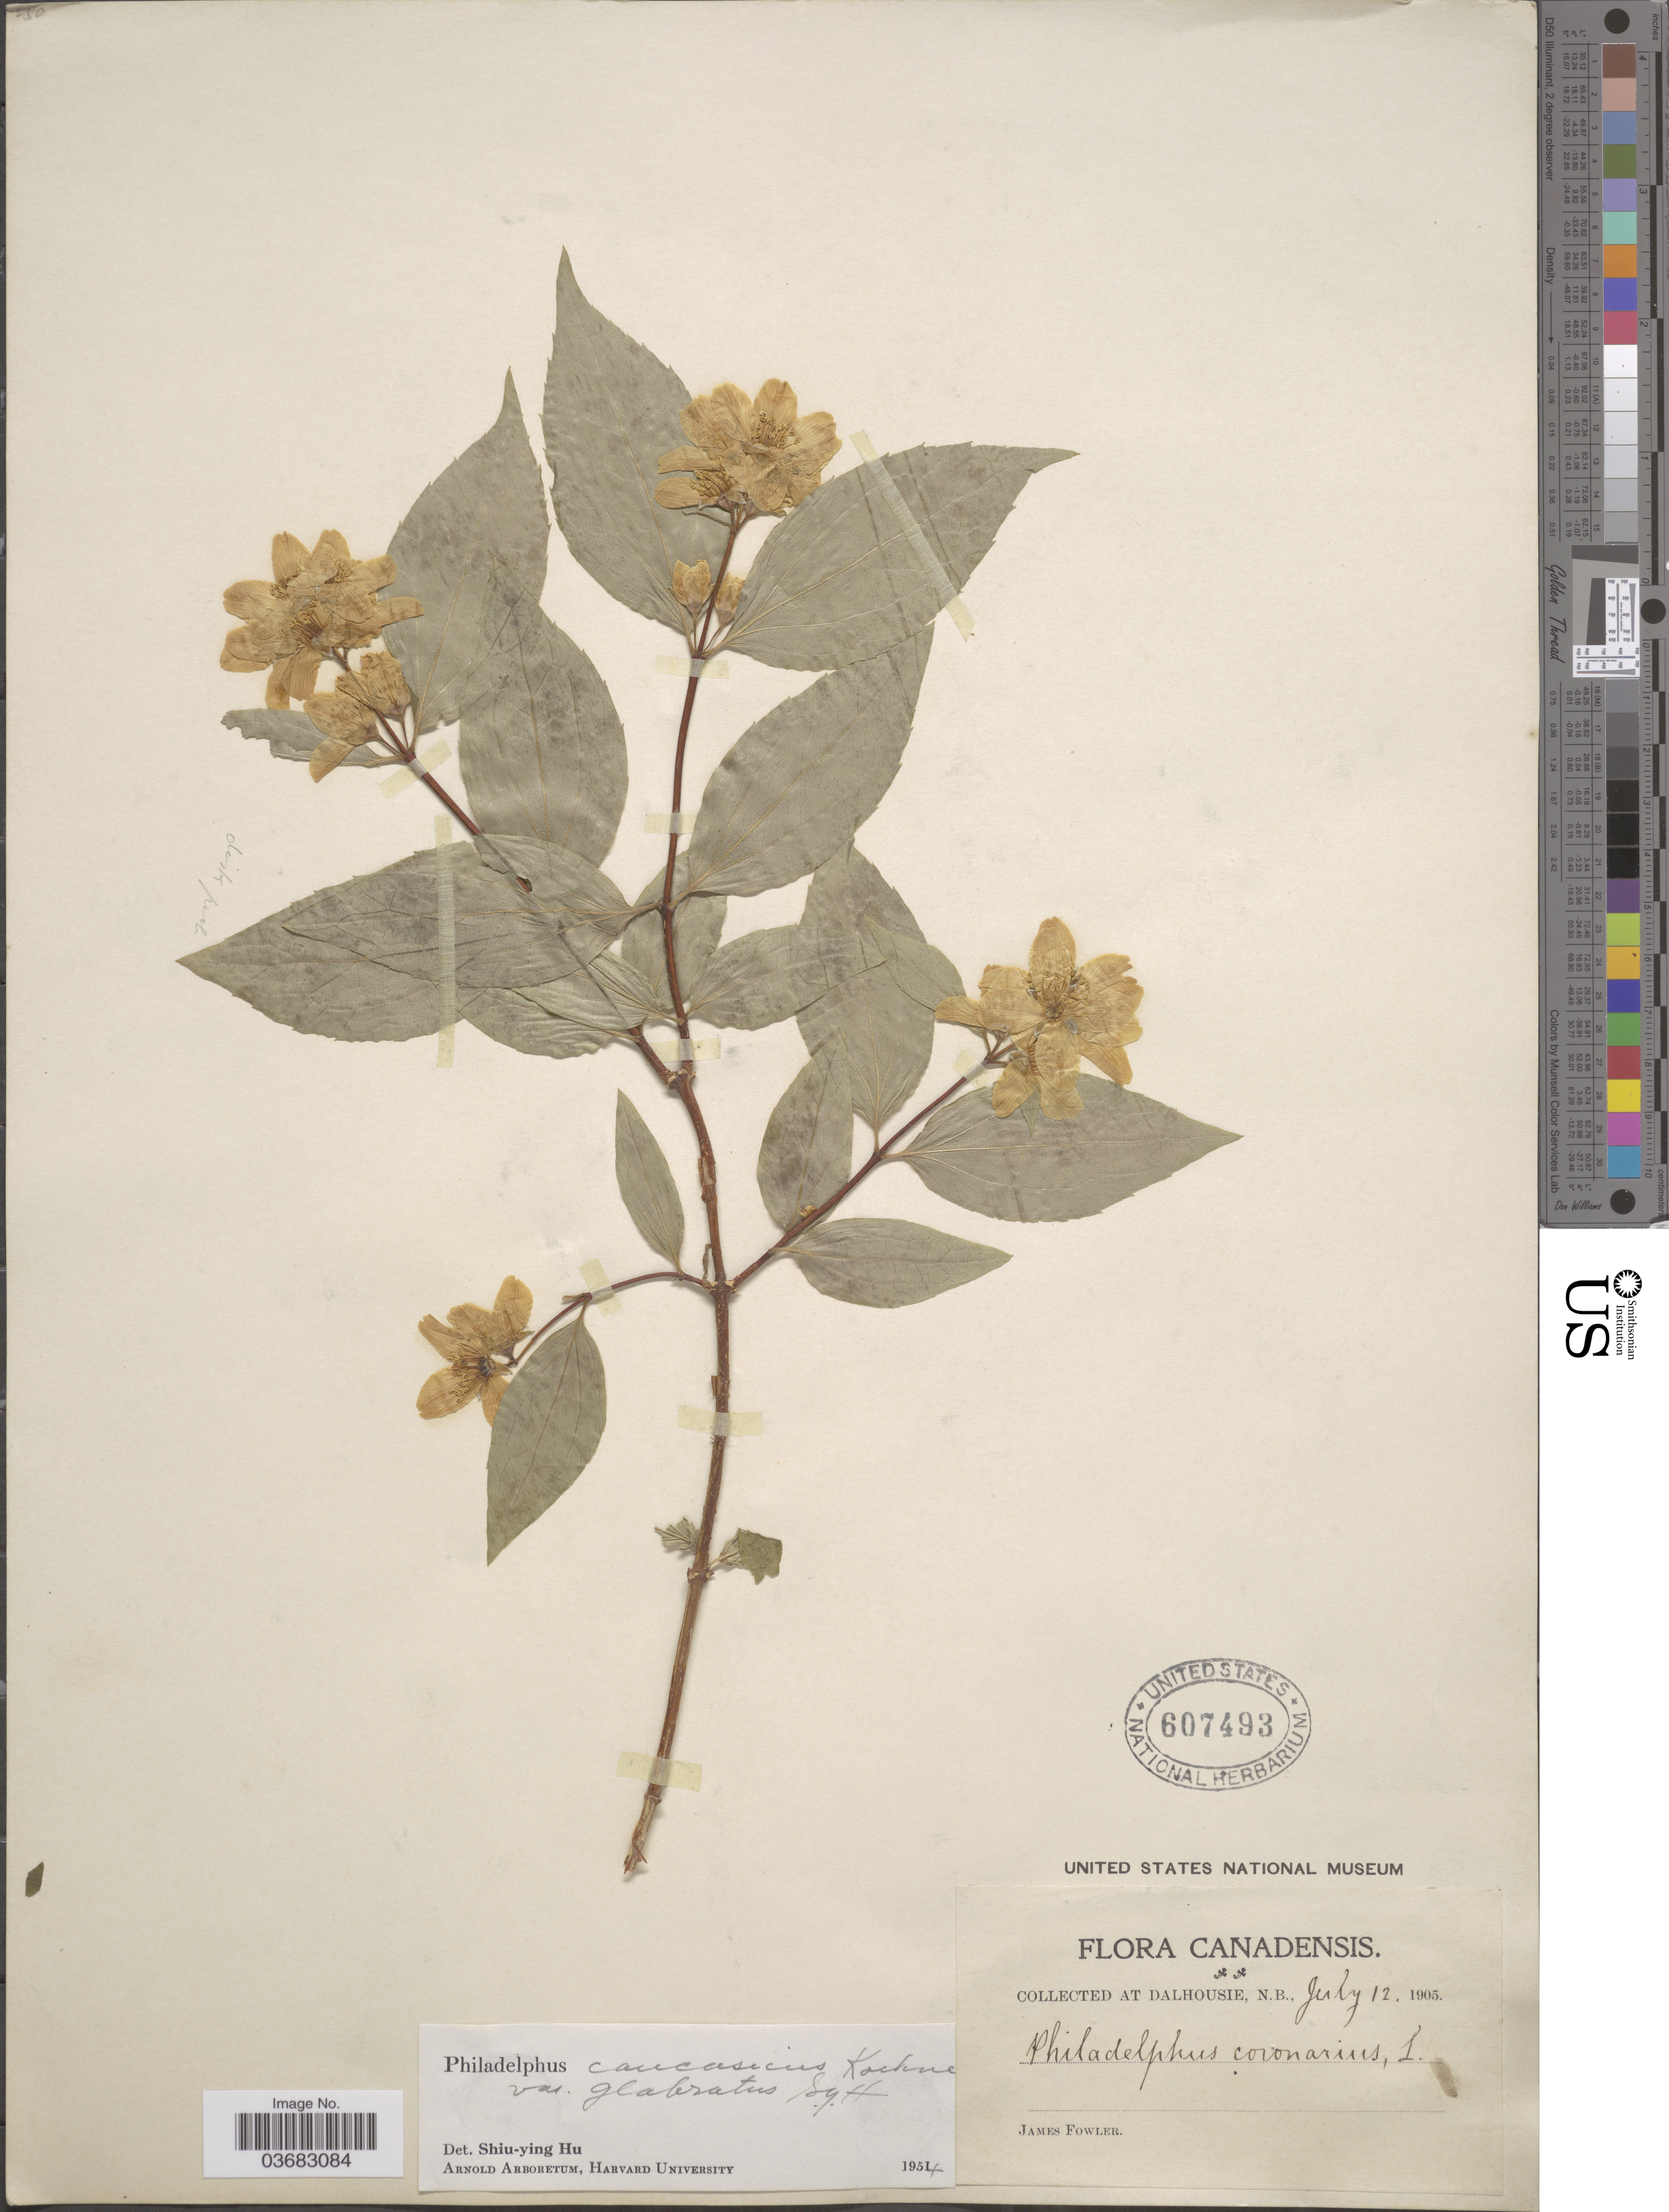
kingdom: Plantae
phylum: Tracheophyta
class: Magnoliopsida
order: Cornales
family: Hydrangeaceae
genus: Philadelphus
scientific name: Philadelphus caucasicus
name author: Koehne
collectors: J. Fowler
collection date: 1905-07-12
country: Canada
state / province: New Brunswick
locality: Dalhousie.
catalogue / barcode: US 607493